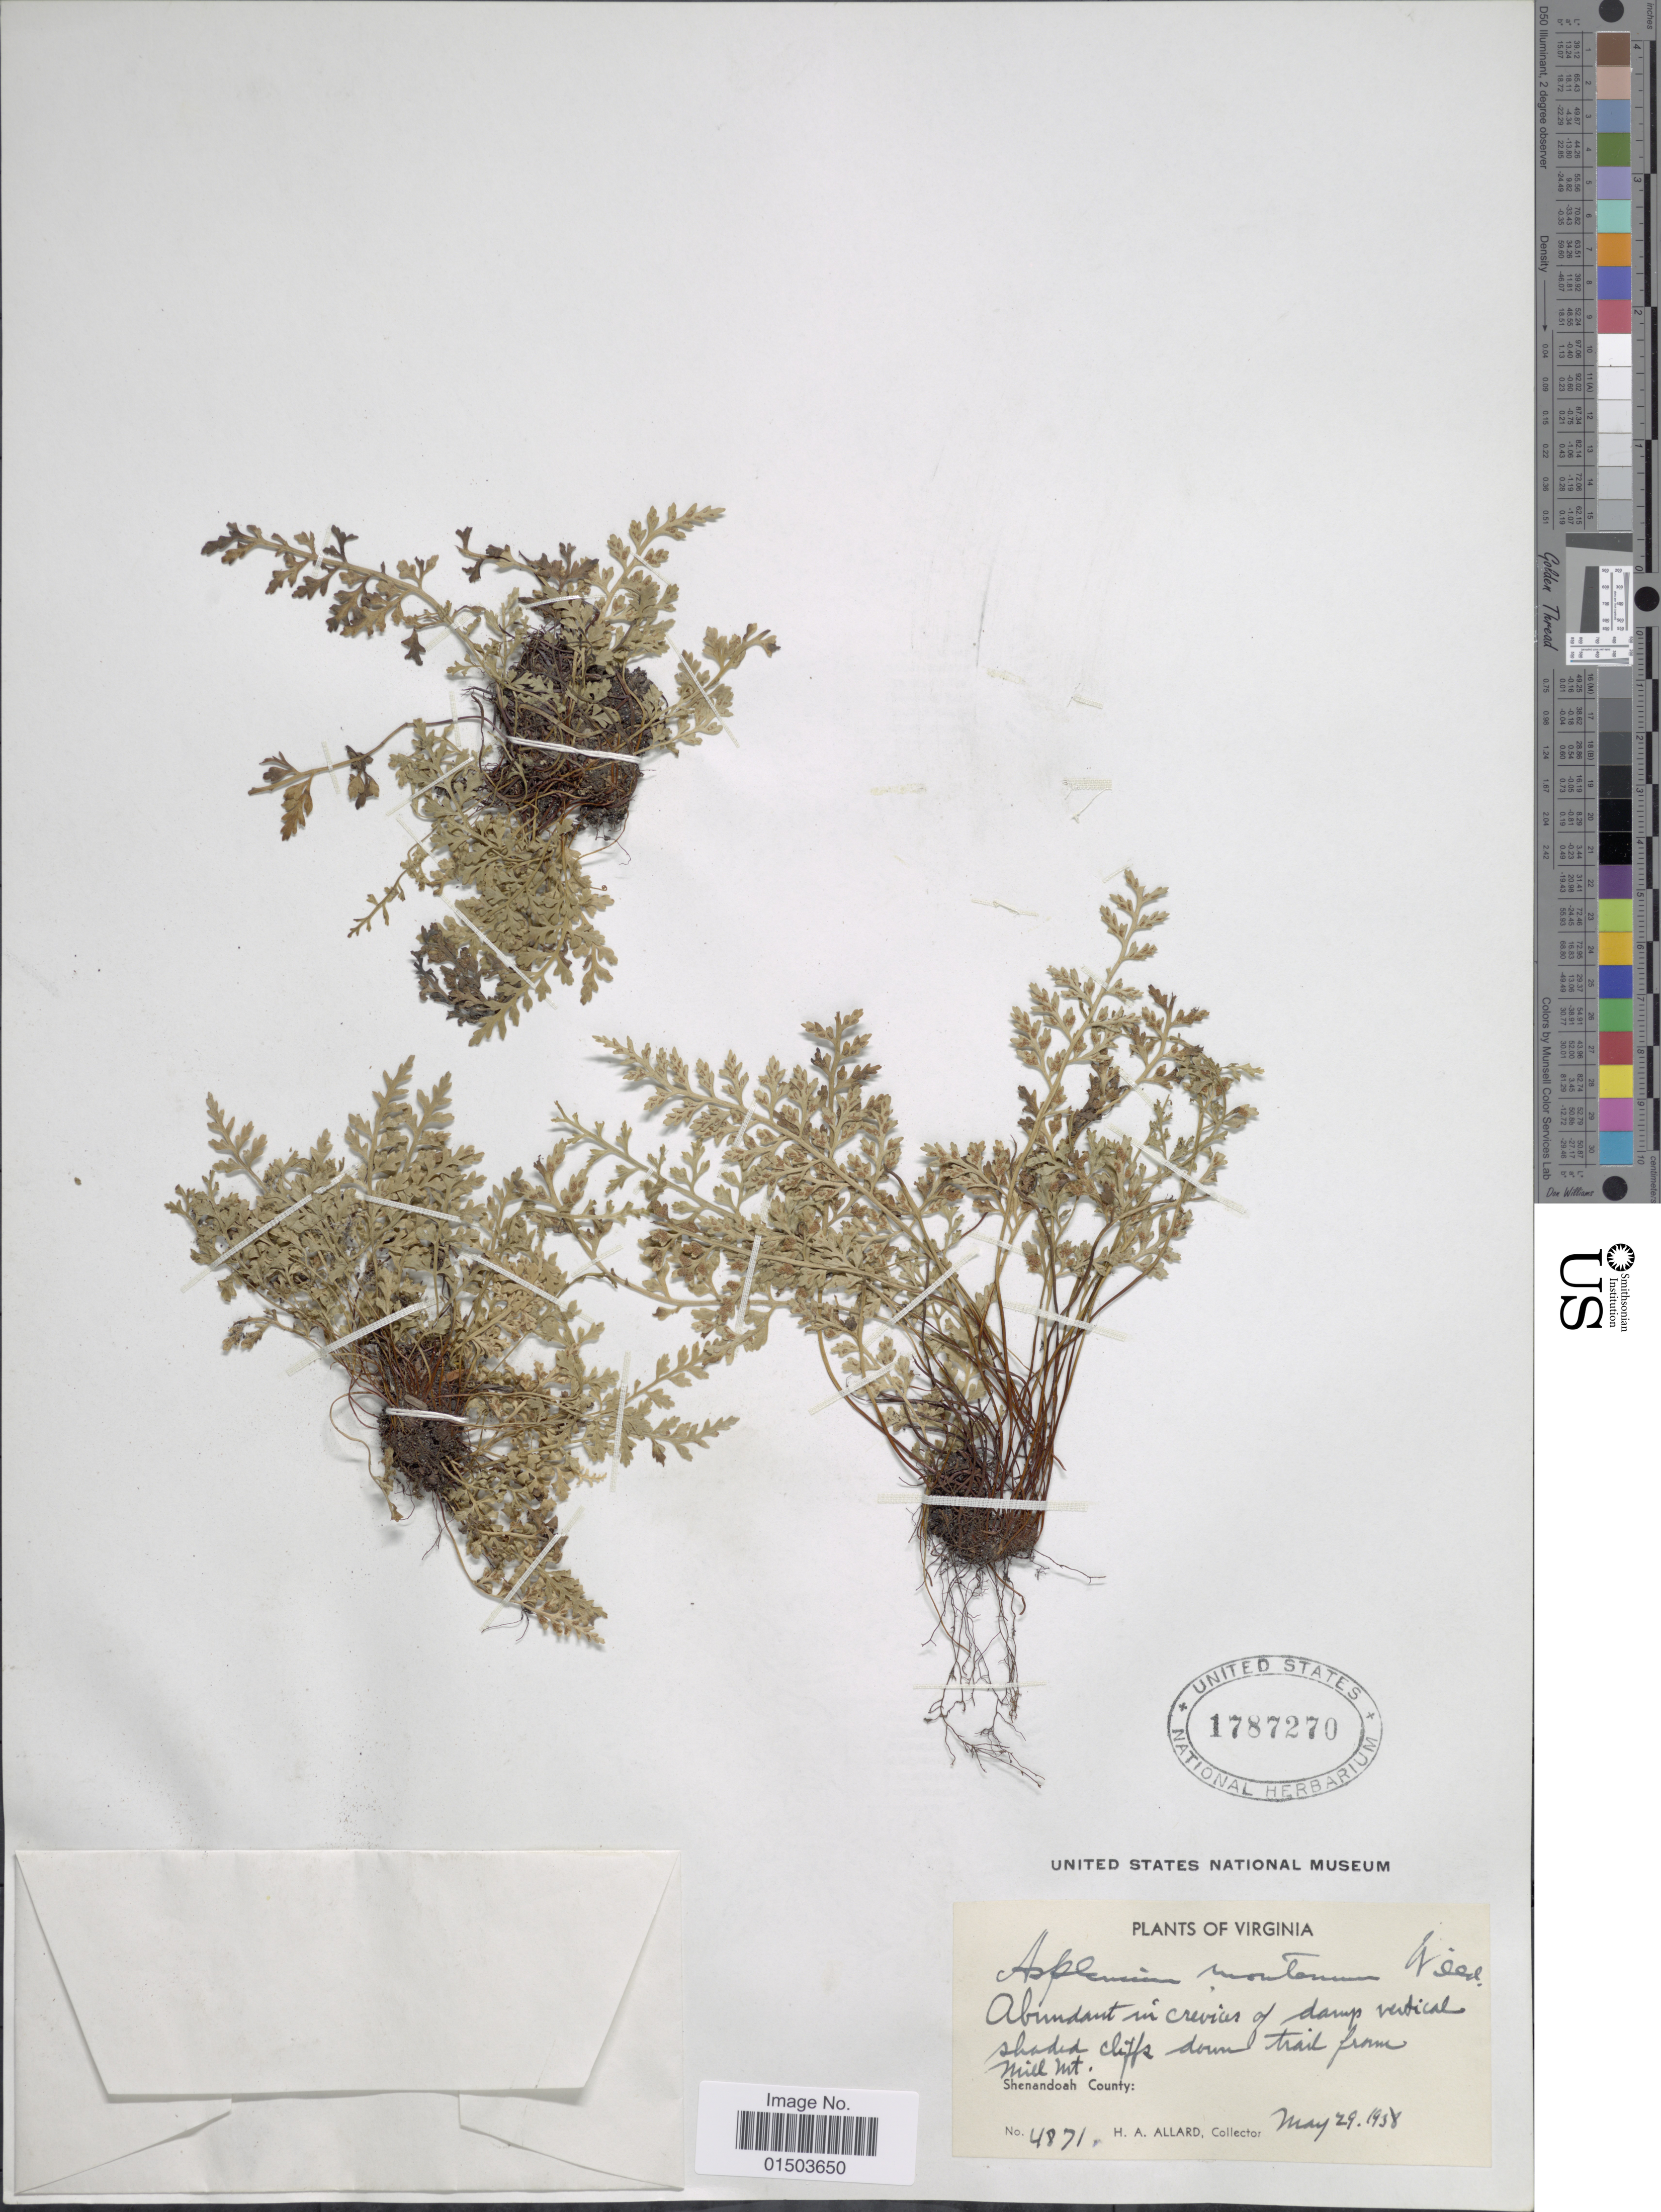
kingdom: Plantae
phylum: Tracheophyta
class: Polypodiopsida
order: Polypodiales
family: Aspleniaceae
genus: Asplenium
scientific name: Asplenium montanum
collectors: H. A. Allard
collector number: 4871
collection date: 1938-05-29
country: United States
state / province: Virginia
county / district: Shenandoah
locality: Vriginia, trail from Mill Mt. Shenandoah County.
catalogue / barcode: US 1787270